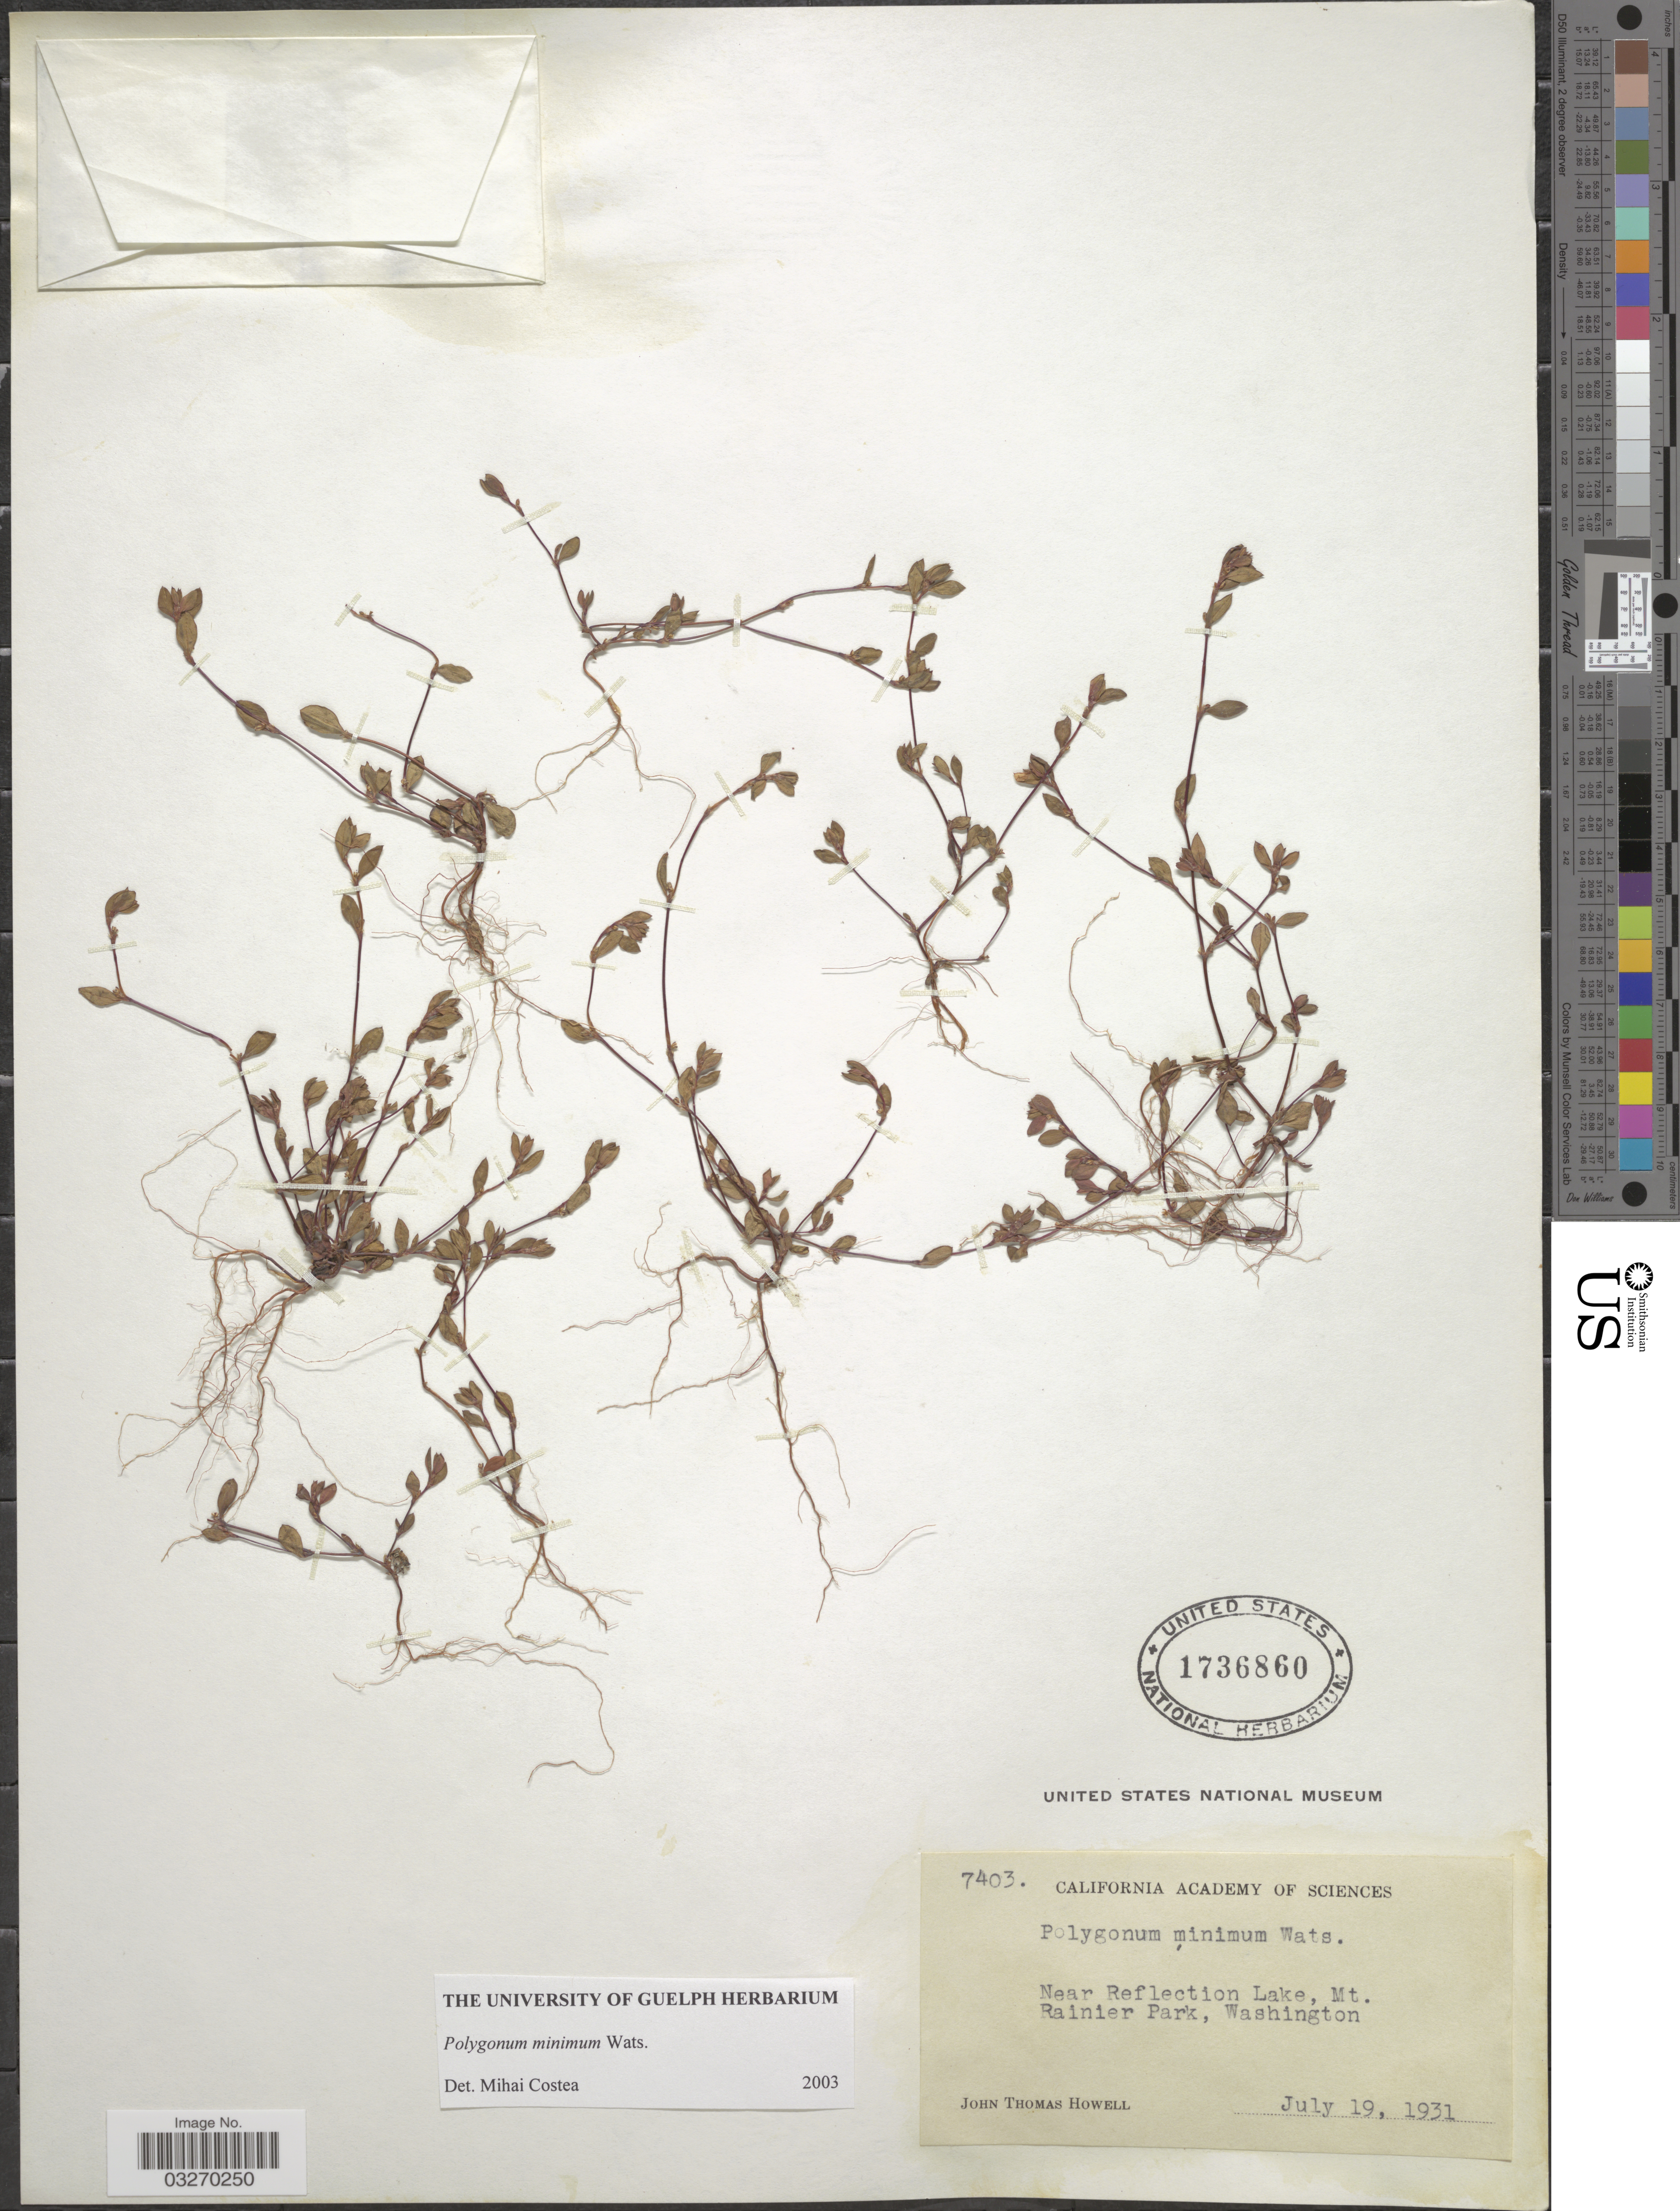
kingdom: Plantae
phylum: Tracheophyta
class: Magnoliopsida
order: Caryophyllales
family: Polygonaceae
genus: Polygonum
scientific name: Polygonum minimum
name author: S. Watson in C. King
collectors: J. T. Howell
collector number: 7403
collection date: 1931-07-19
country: United States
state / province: Washington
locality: Near Reflection Lake, Mt. Rainier Park.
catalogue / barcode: US 1736860